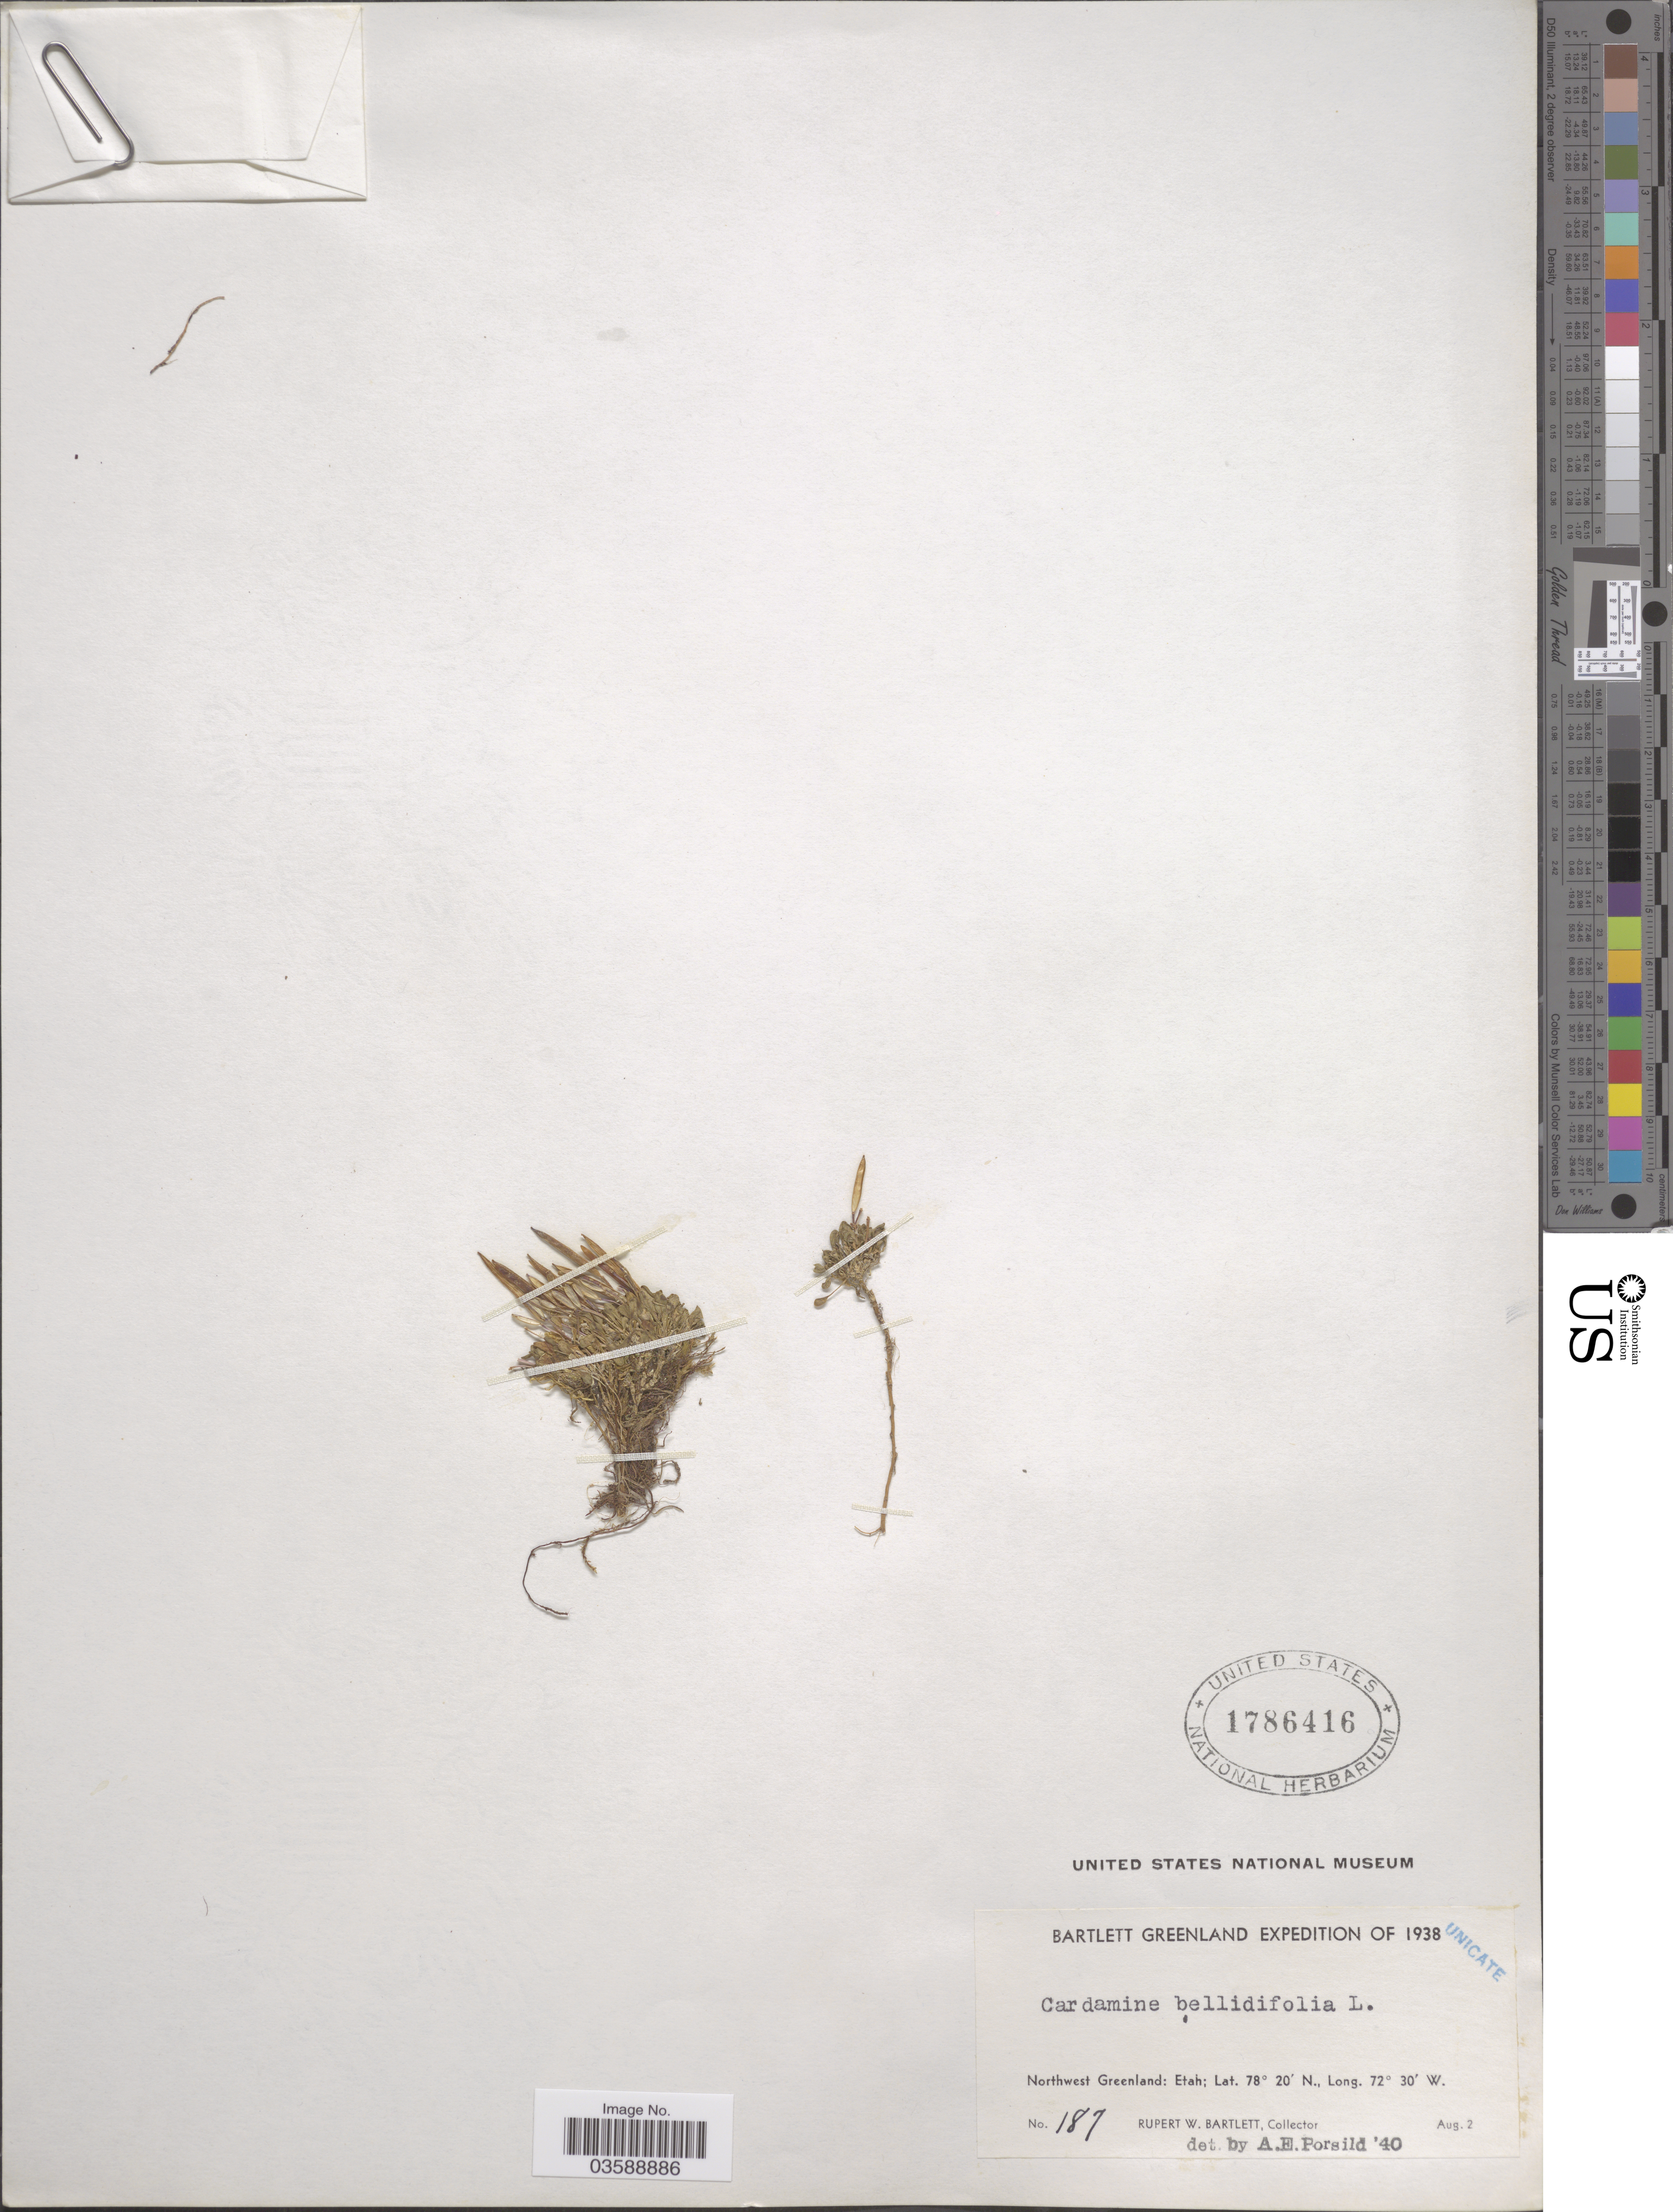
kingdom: Plantae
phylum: Tracheophyta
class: Magnoliopsida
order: Brassicales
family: Brassicaceae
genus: Cardamine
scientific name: Cardamine bellidifolia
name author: L.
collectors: R. W. Bartlett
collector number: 187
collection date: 1938-08-02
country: Greenland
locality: Northwest Greenland: Etah.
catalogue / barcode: US 1786416